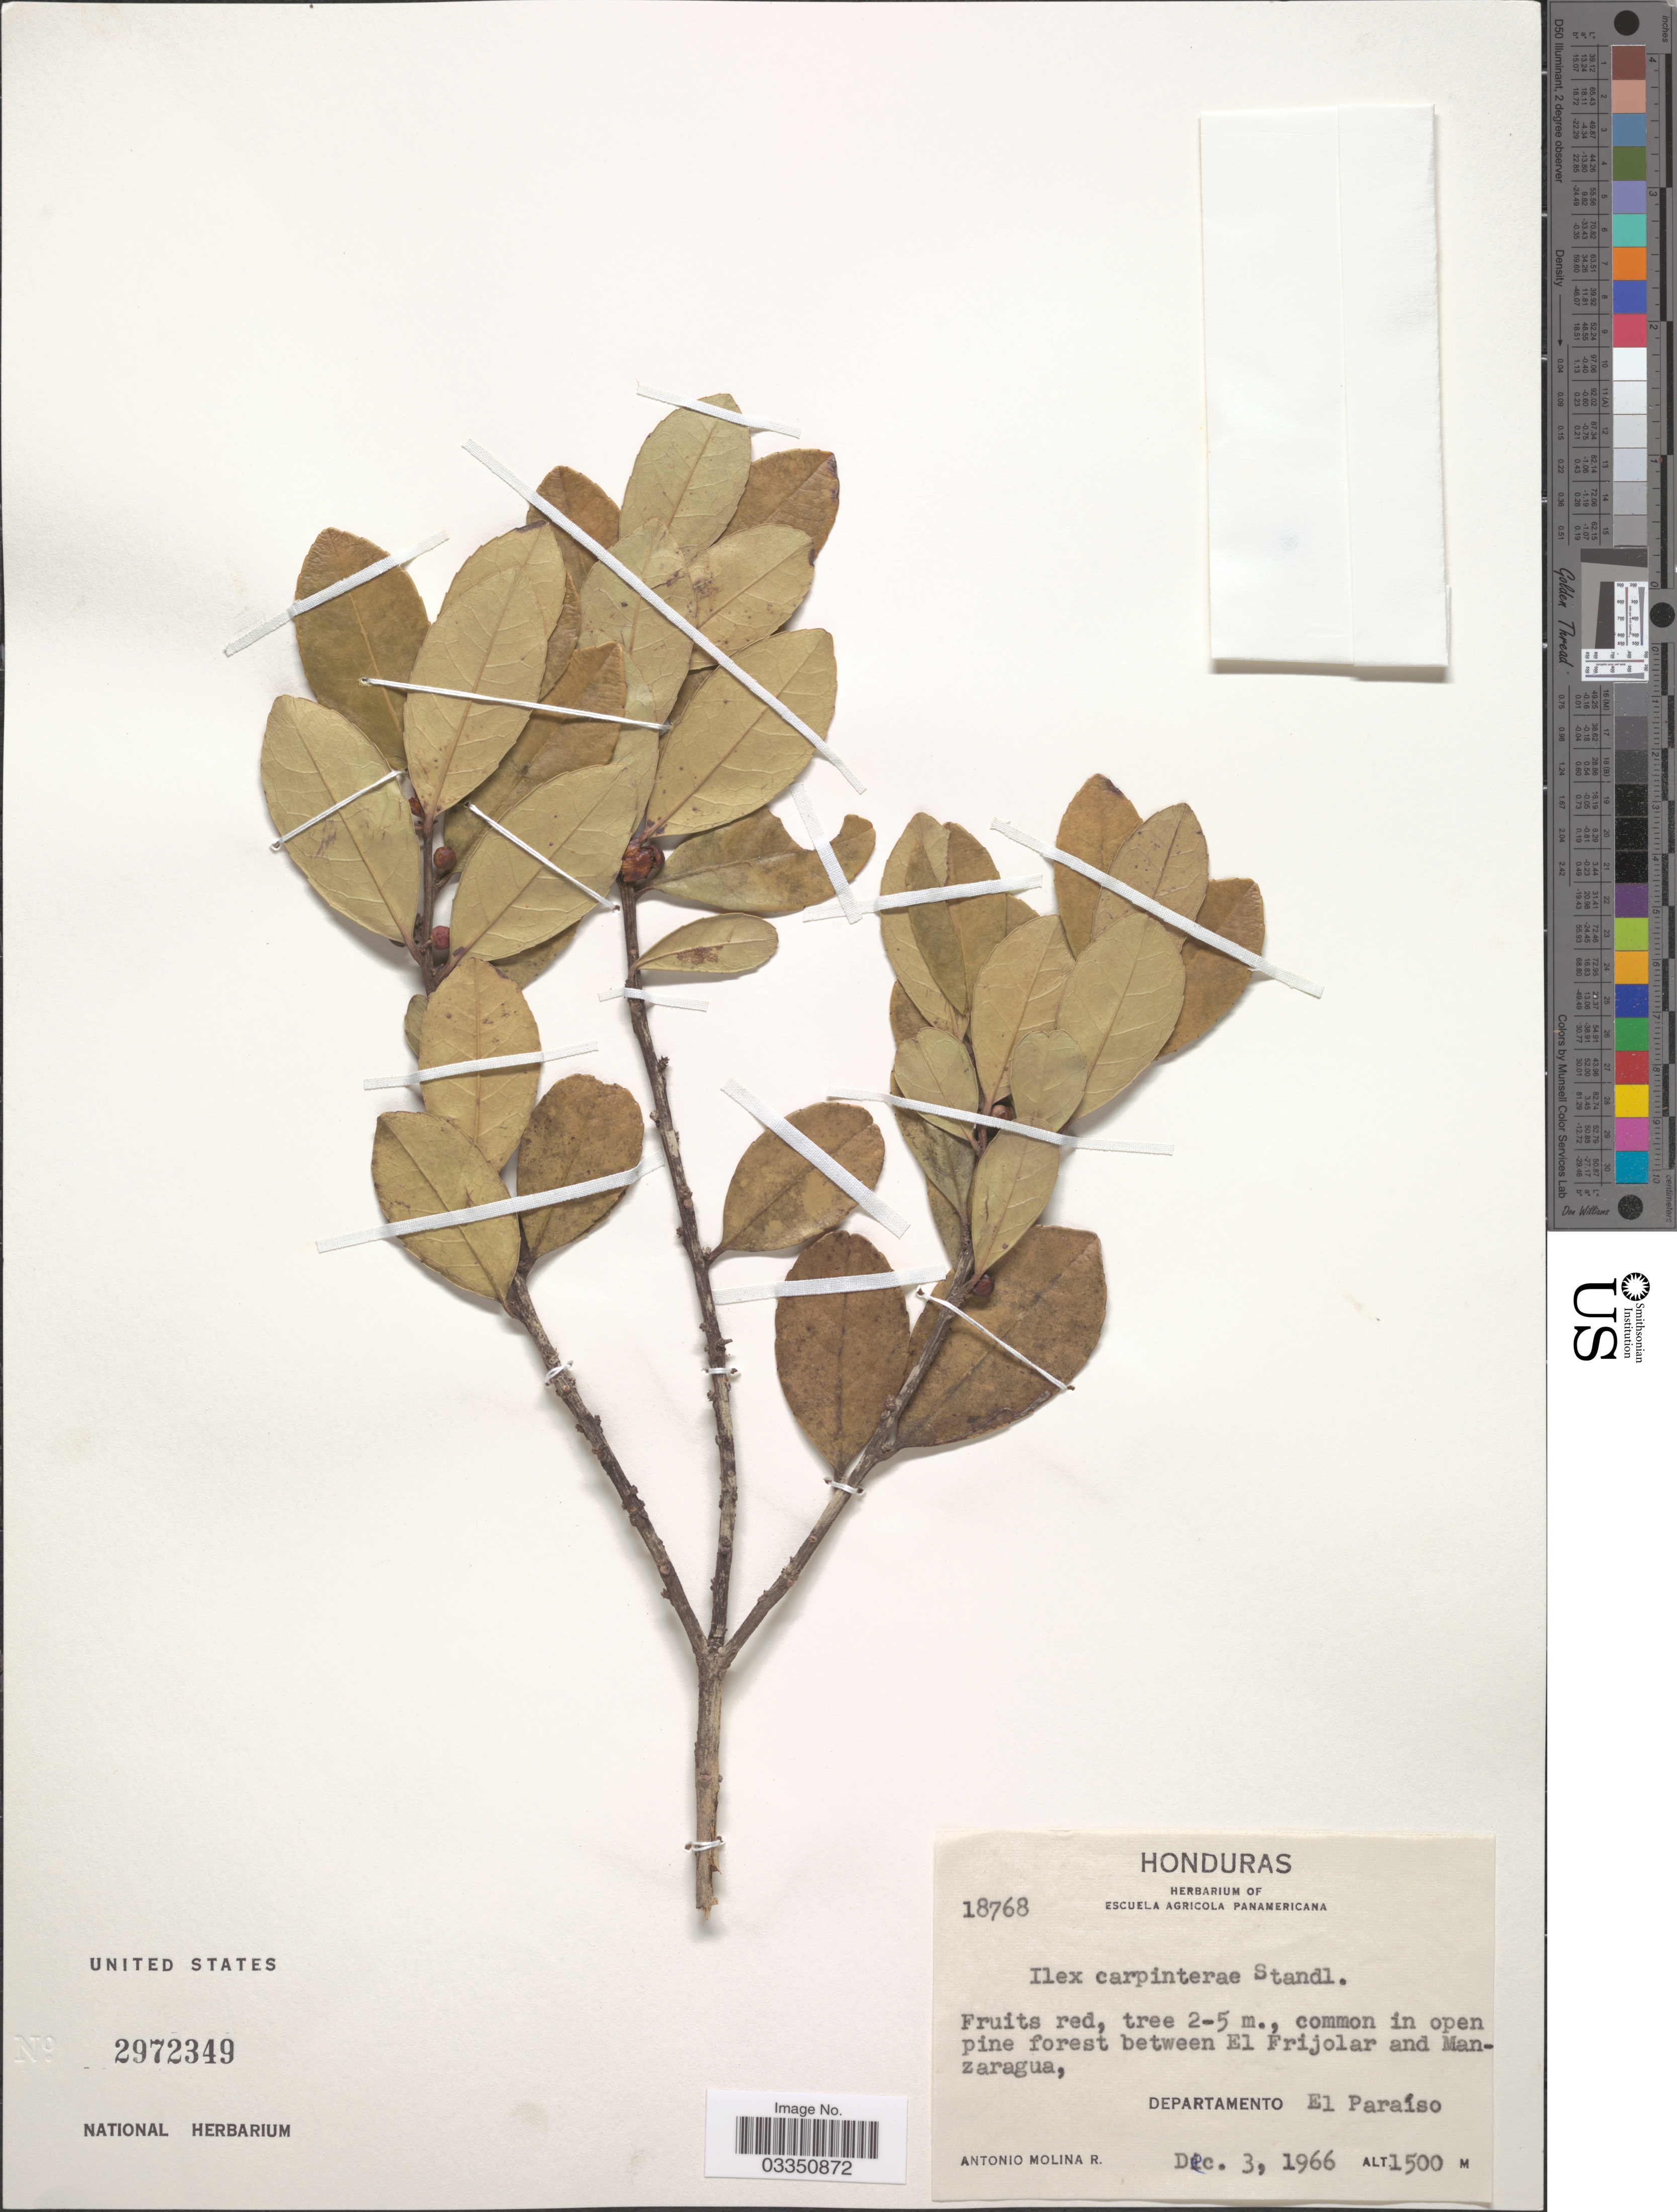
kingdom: Plantae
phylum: Tracheophyta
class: Magnoliopsida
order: Aquifoliales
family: Aquifoliaceae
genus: Ilex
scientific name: Ilex discolor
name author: Hemsl.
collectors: A. Molina R.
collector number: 18768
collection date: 1966-12-03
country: Honduras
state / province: El Paraíso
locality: Common in open pine forest between El Frijolar and Manzaragua, Departamento El Paraíso.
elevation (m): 1500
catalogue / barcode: US 2972349